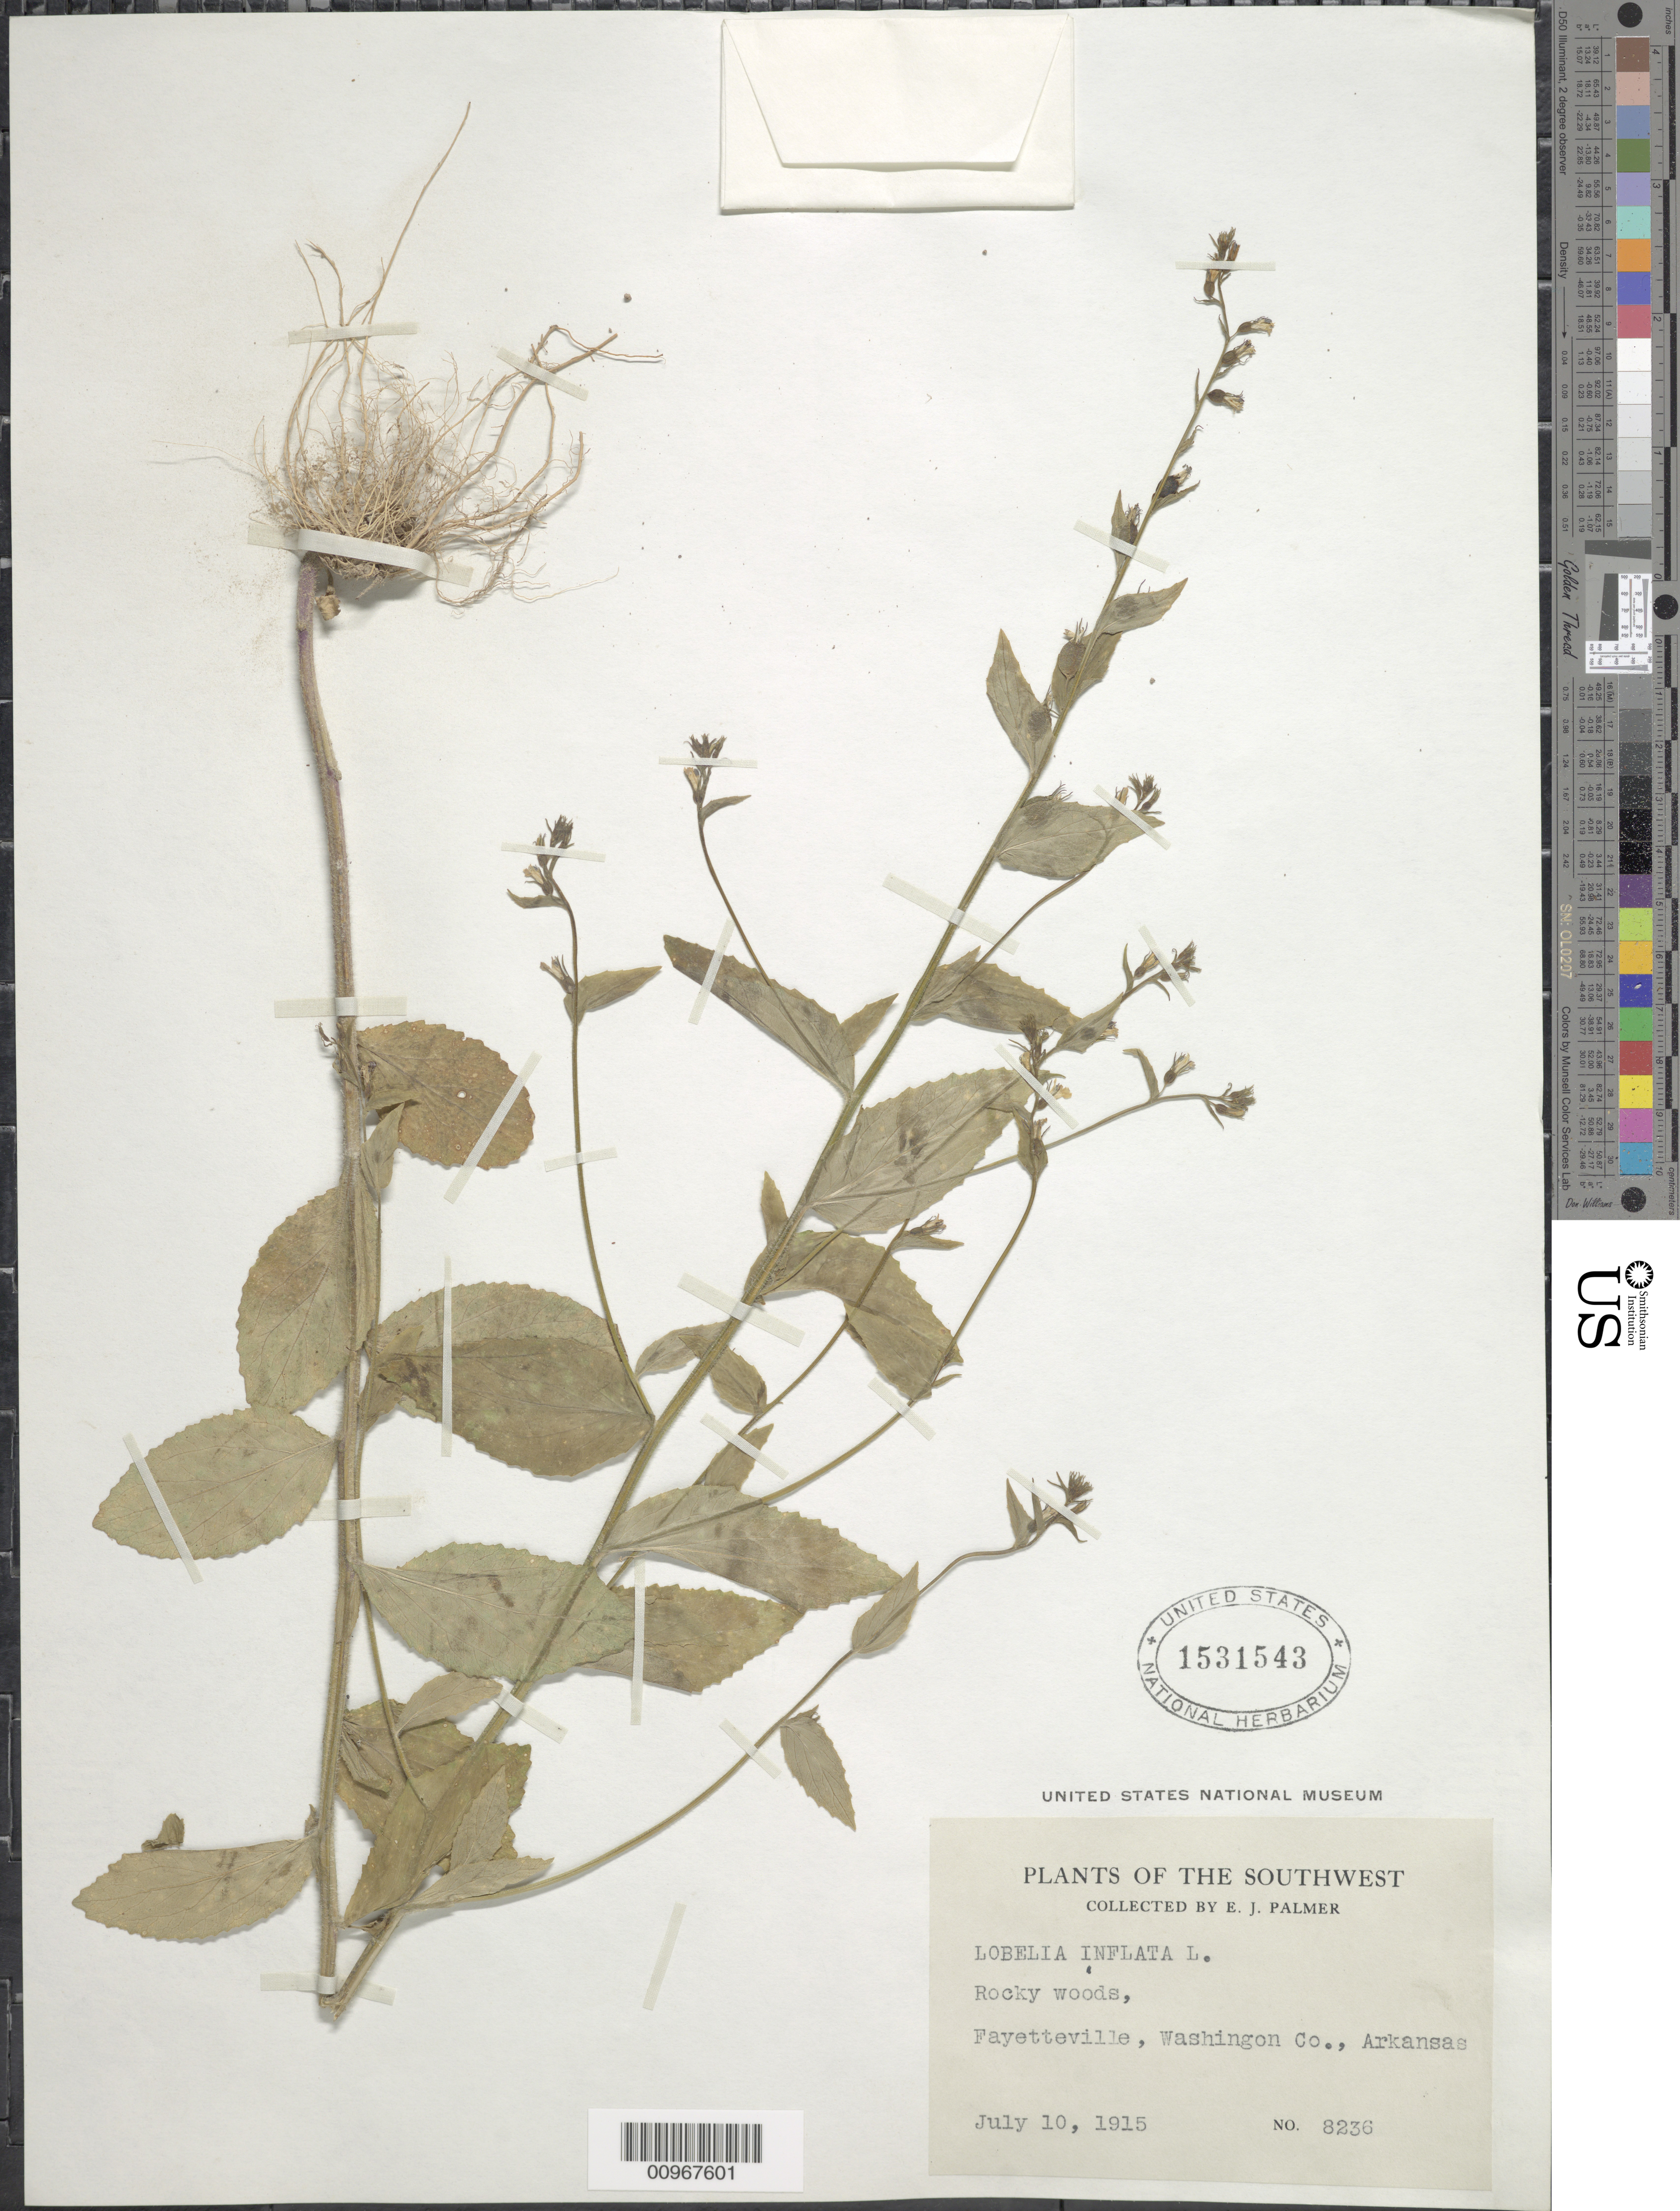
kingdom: Plantae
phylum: Tracheophyta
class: Magnoliopsida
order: Asterales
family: Campanulaceae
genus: Lobelia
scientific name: Lobelia inflata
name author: L.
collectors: E. J. Palmer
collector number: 8236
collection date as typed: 10 Jul 1915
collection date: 1915-07-10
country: United States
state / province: Arkansas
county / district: Washington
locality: Fayetteville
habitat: rocky woods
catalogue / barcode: US 1531543